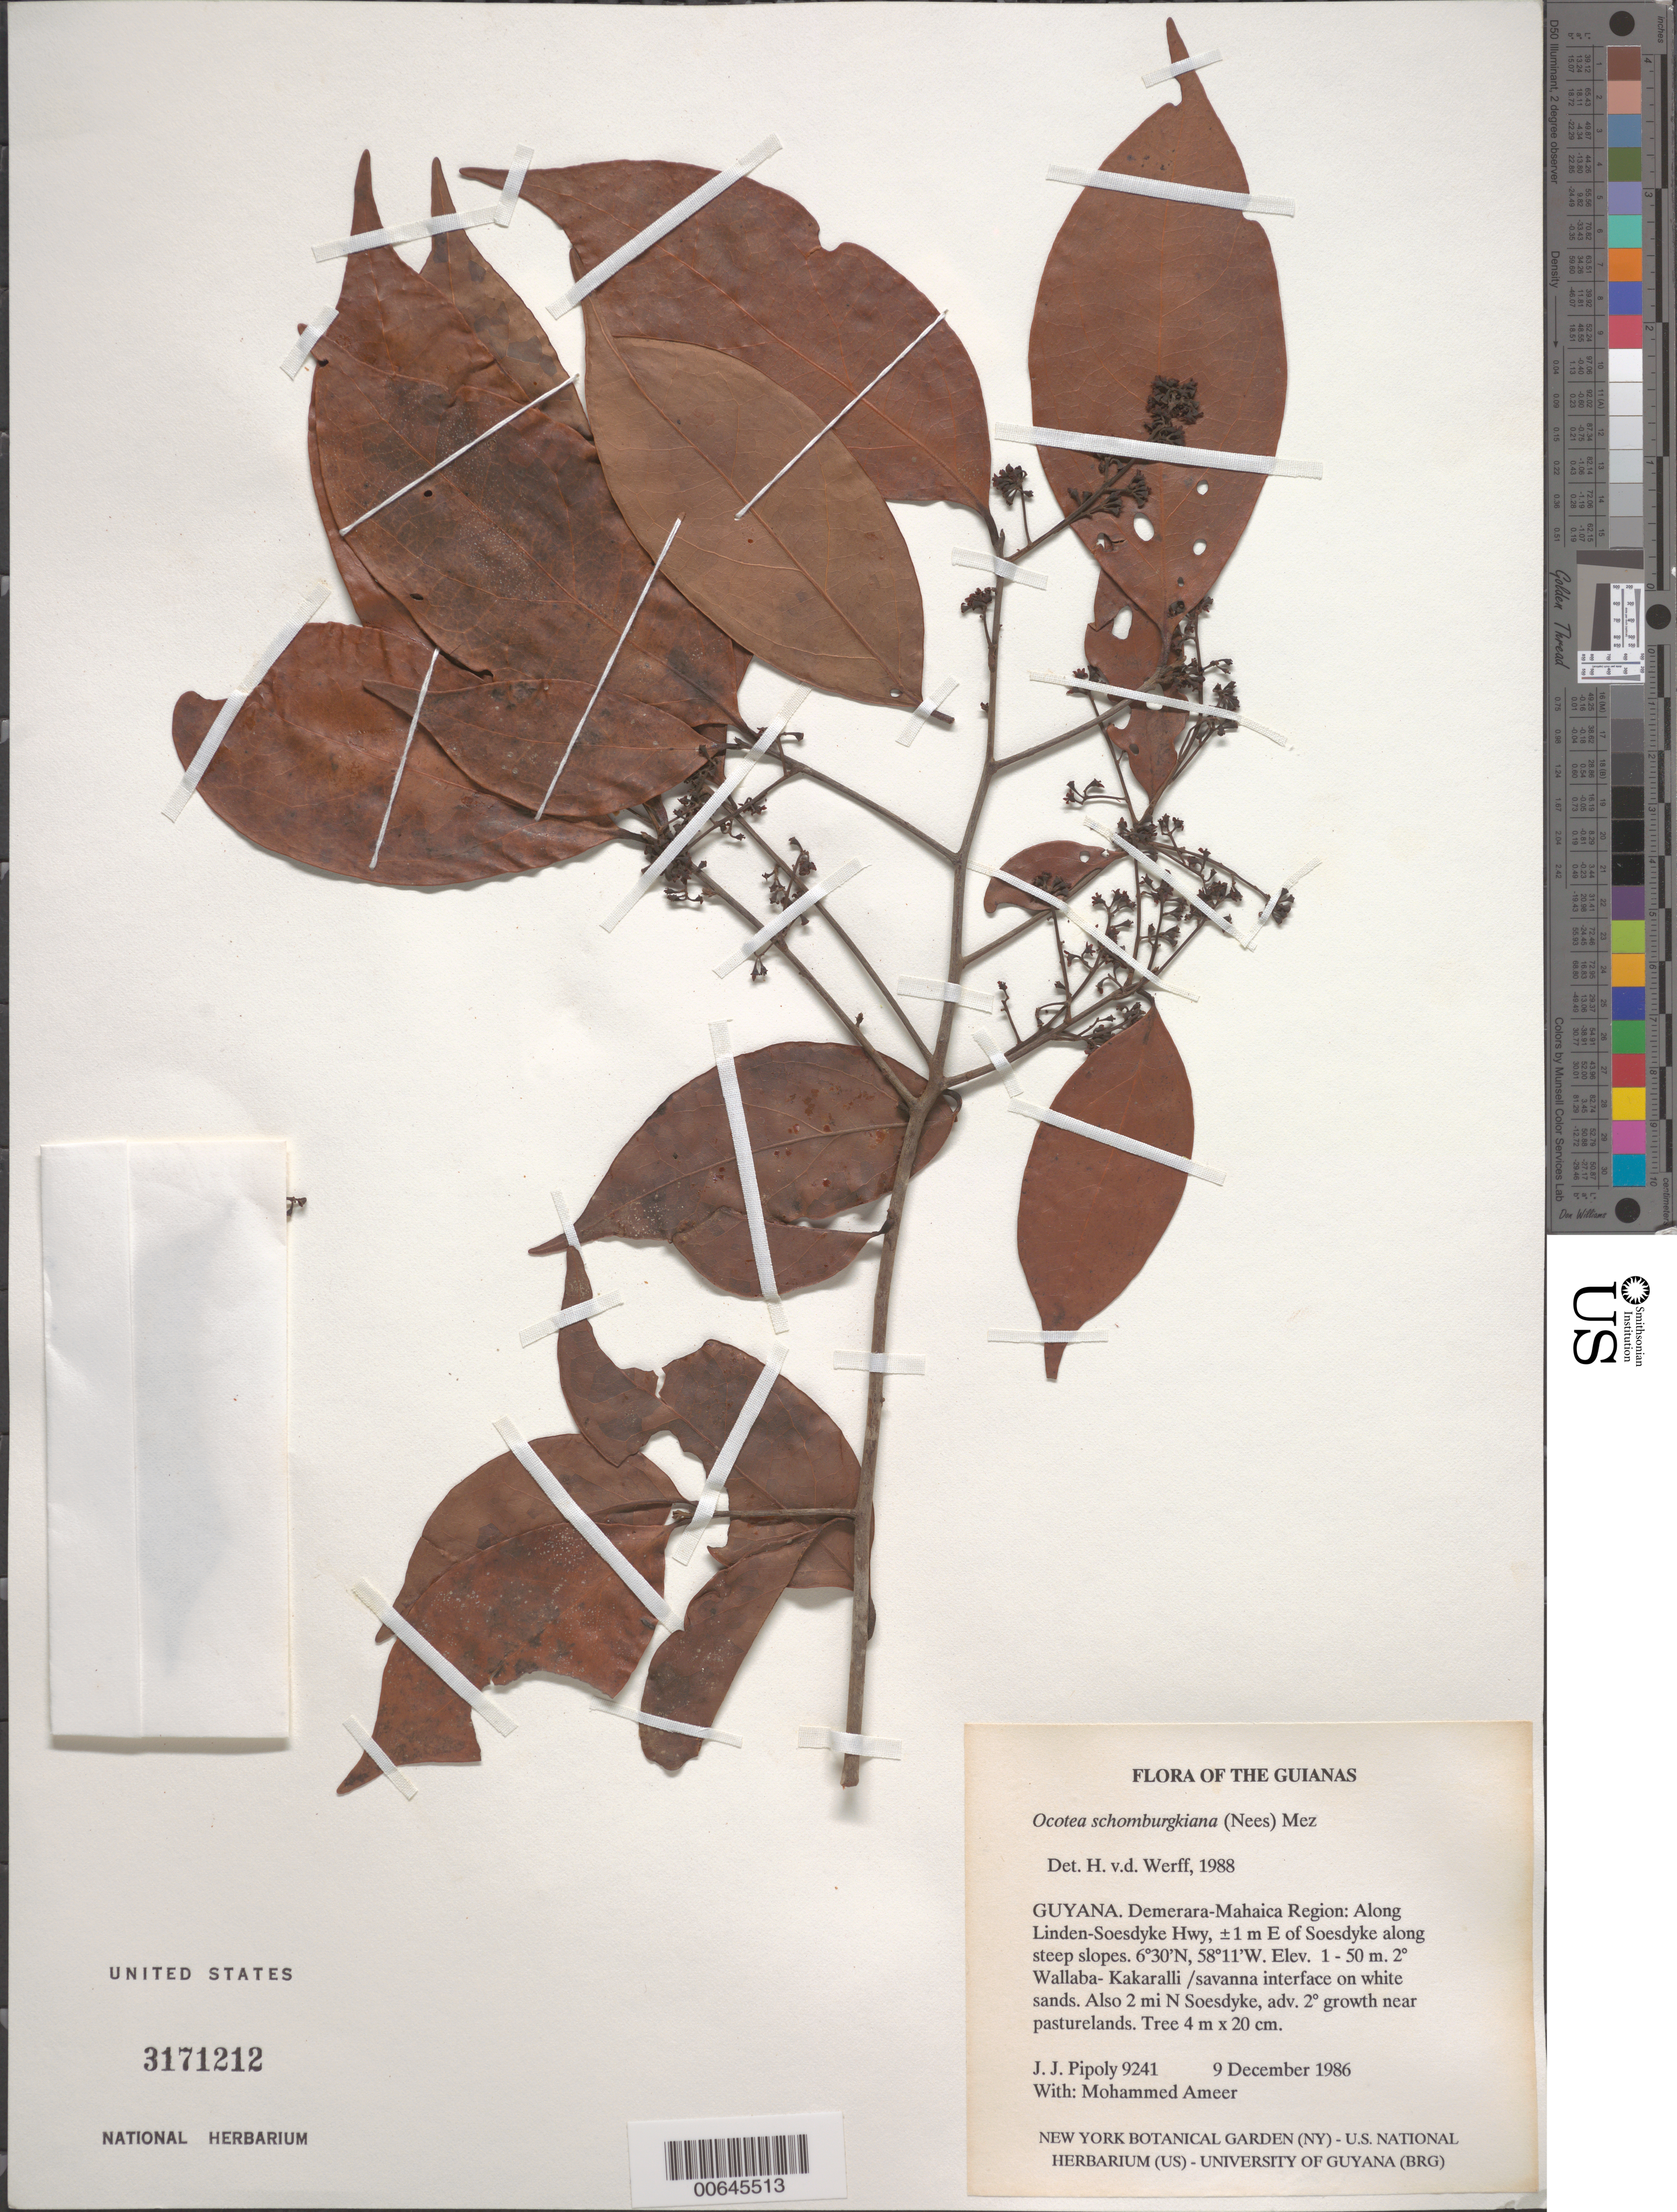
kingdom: Plantae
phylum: Tracheophyta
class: Magnoliopsida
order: Laurales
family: Lauraceae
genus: Ocotea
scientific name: Ocotea schomburgkiana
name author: (Nees) Mez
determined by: van der Werff, H., (MO), Missouri Botanical Garden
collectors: J. J. Pipoly & M. Ameer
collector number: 9241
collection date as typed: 9 December 1986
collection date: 1986-12-09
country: Guyana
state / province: Demerara-Mahaica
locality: Along Linden-Soesdyke Hwy, ±1 m E of Soesdyke along steep slopes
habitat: Secondary Wallaba-Kakaralli - savanna interface on white sands. Also 2 mi N Soesdyke, adv. secondary growth near pasturelands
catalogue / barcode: US 3171212